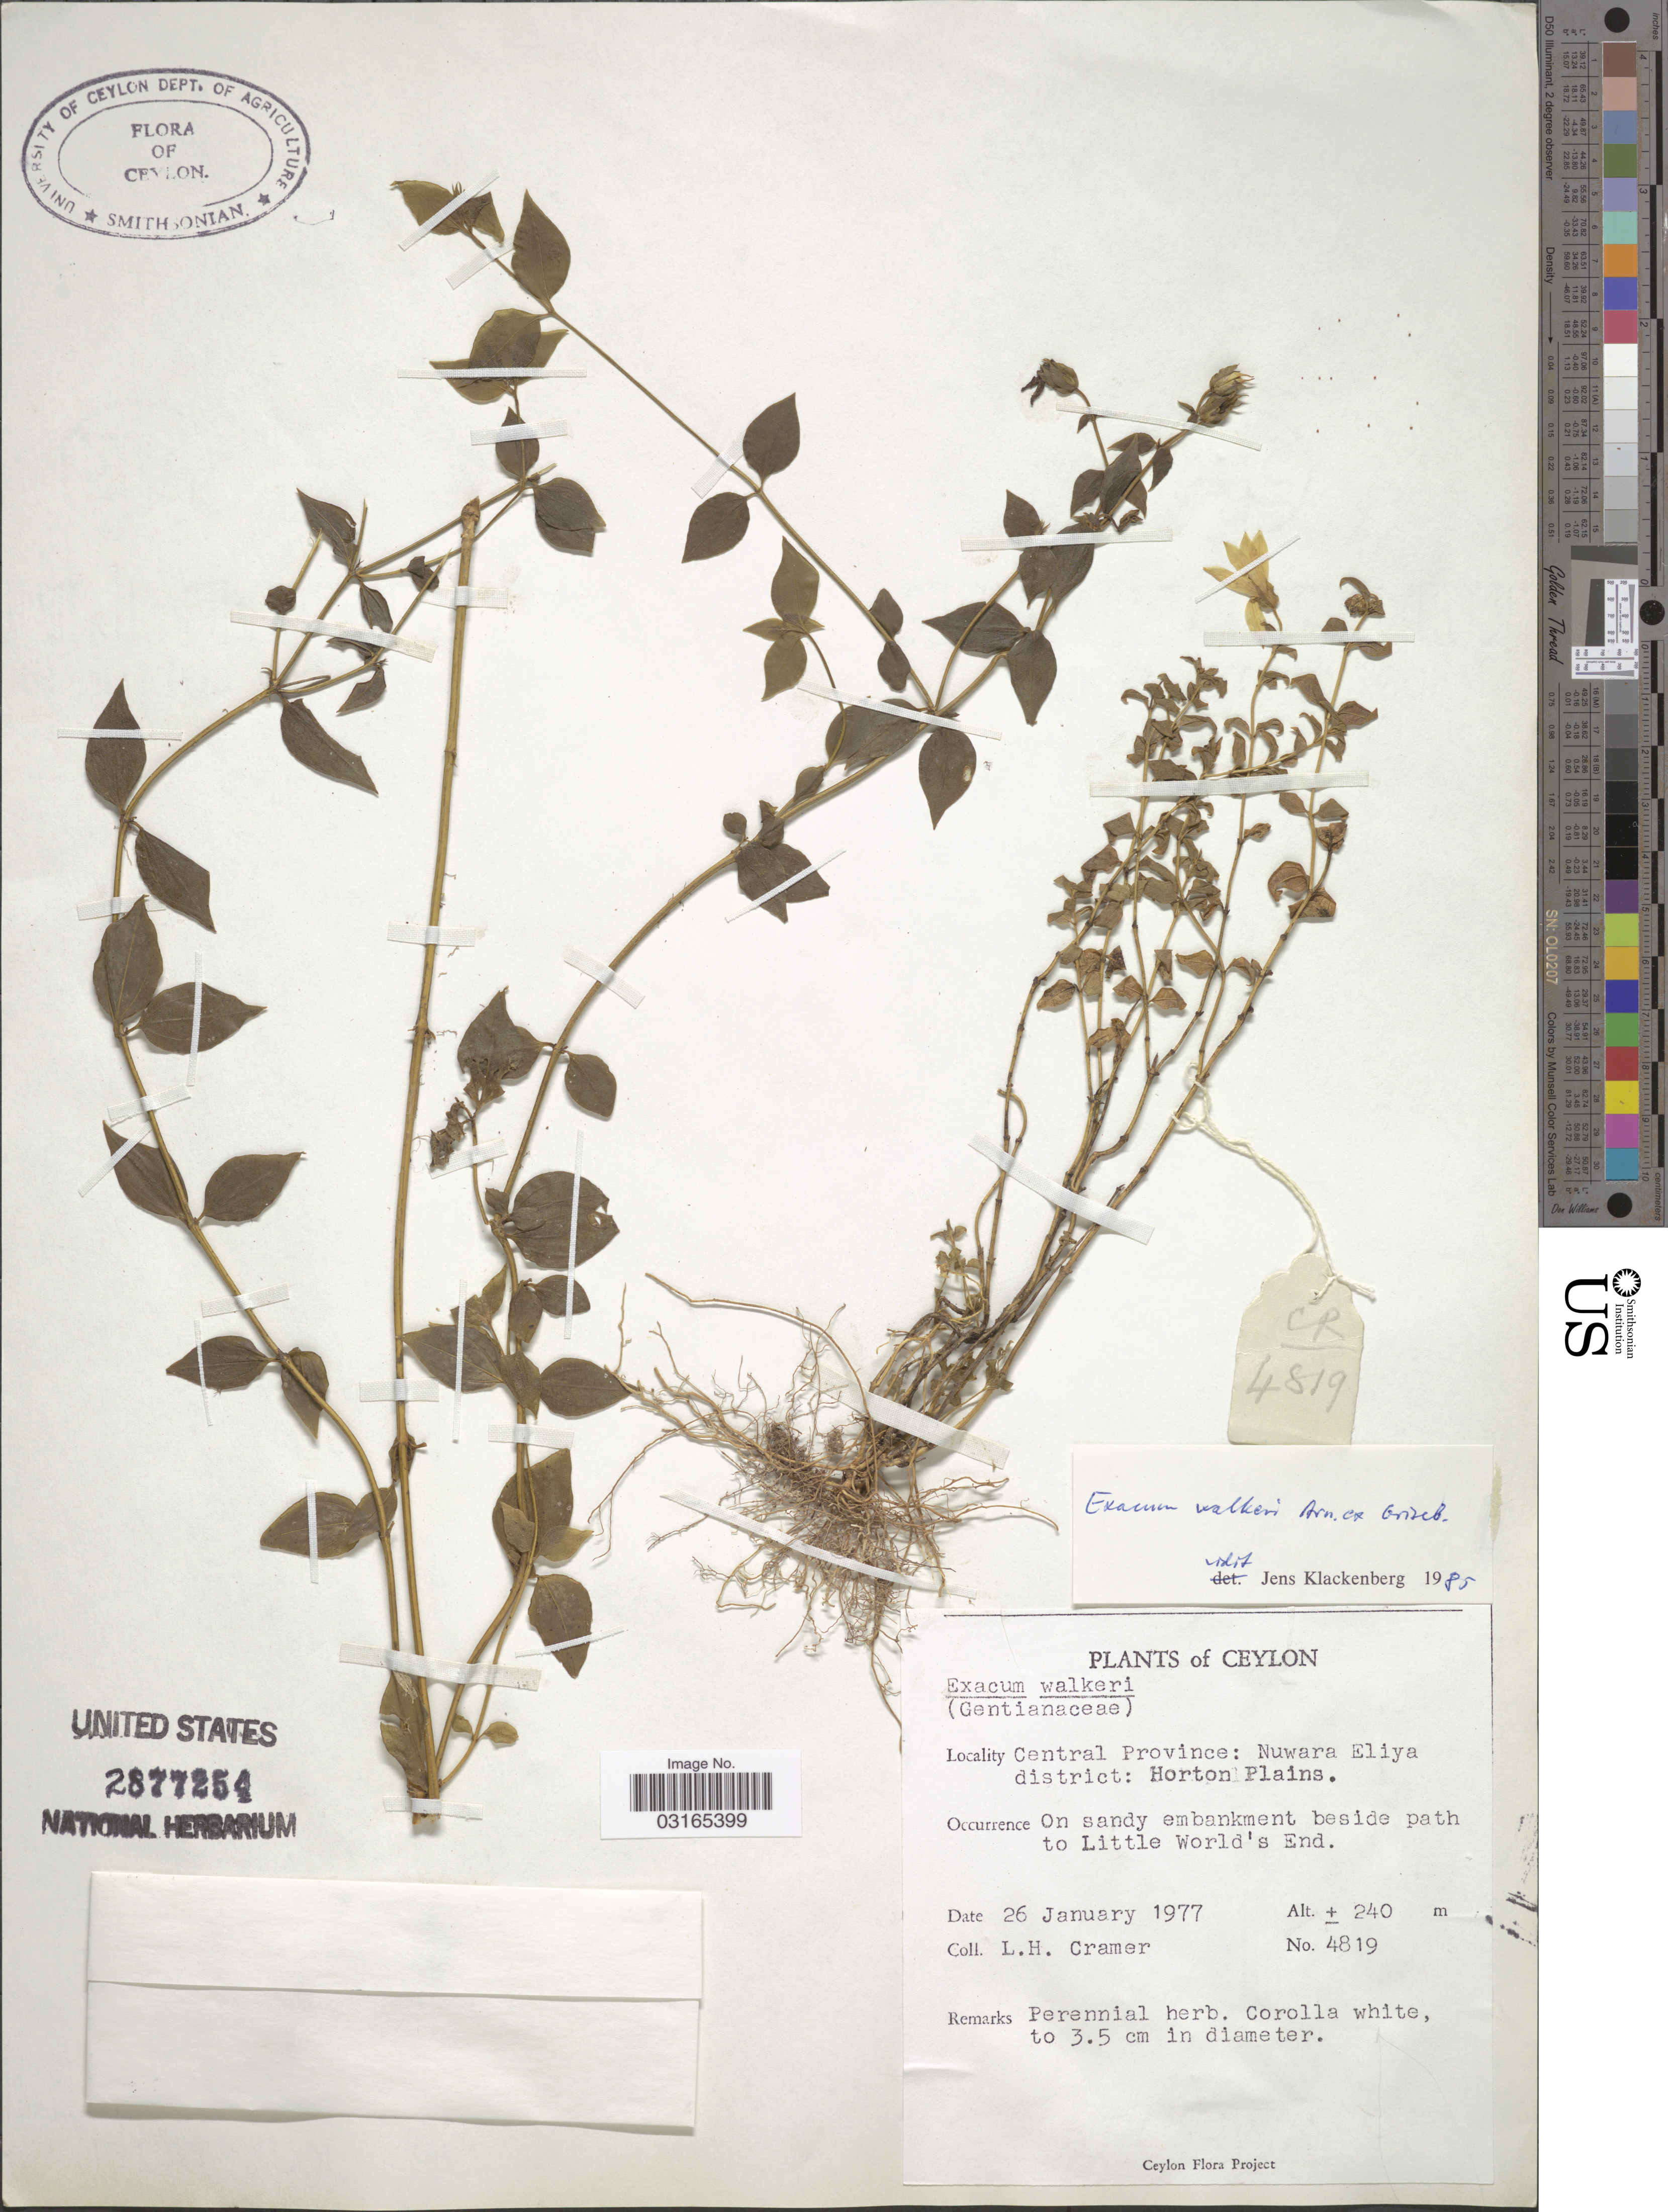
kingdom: Plantae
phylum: Tracheophyta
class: Magnoliopsida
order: Gentianales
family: Gentianaceae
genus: Exacum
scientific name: Exacum walkeri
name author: Arn. ex Griseb.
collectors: L. H. Cramer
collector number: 4819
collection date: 1977-01-26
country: Sri Lanka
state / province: Central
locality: Ceylon. Nuwara Eliya district: Horton Plains. On sandy embankment beside path to Little World's End.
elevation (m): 240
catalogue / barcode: US 2877254